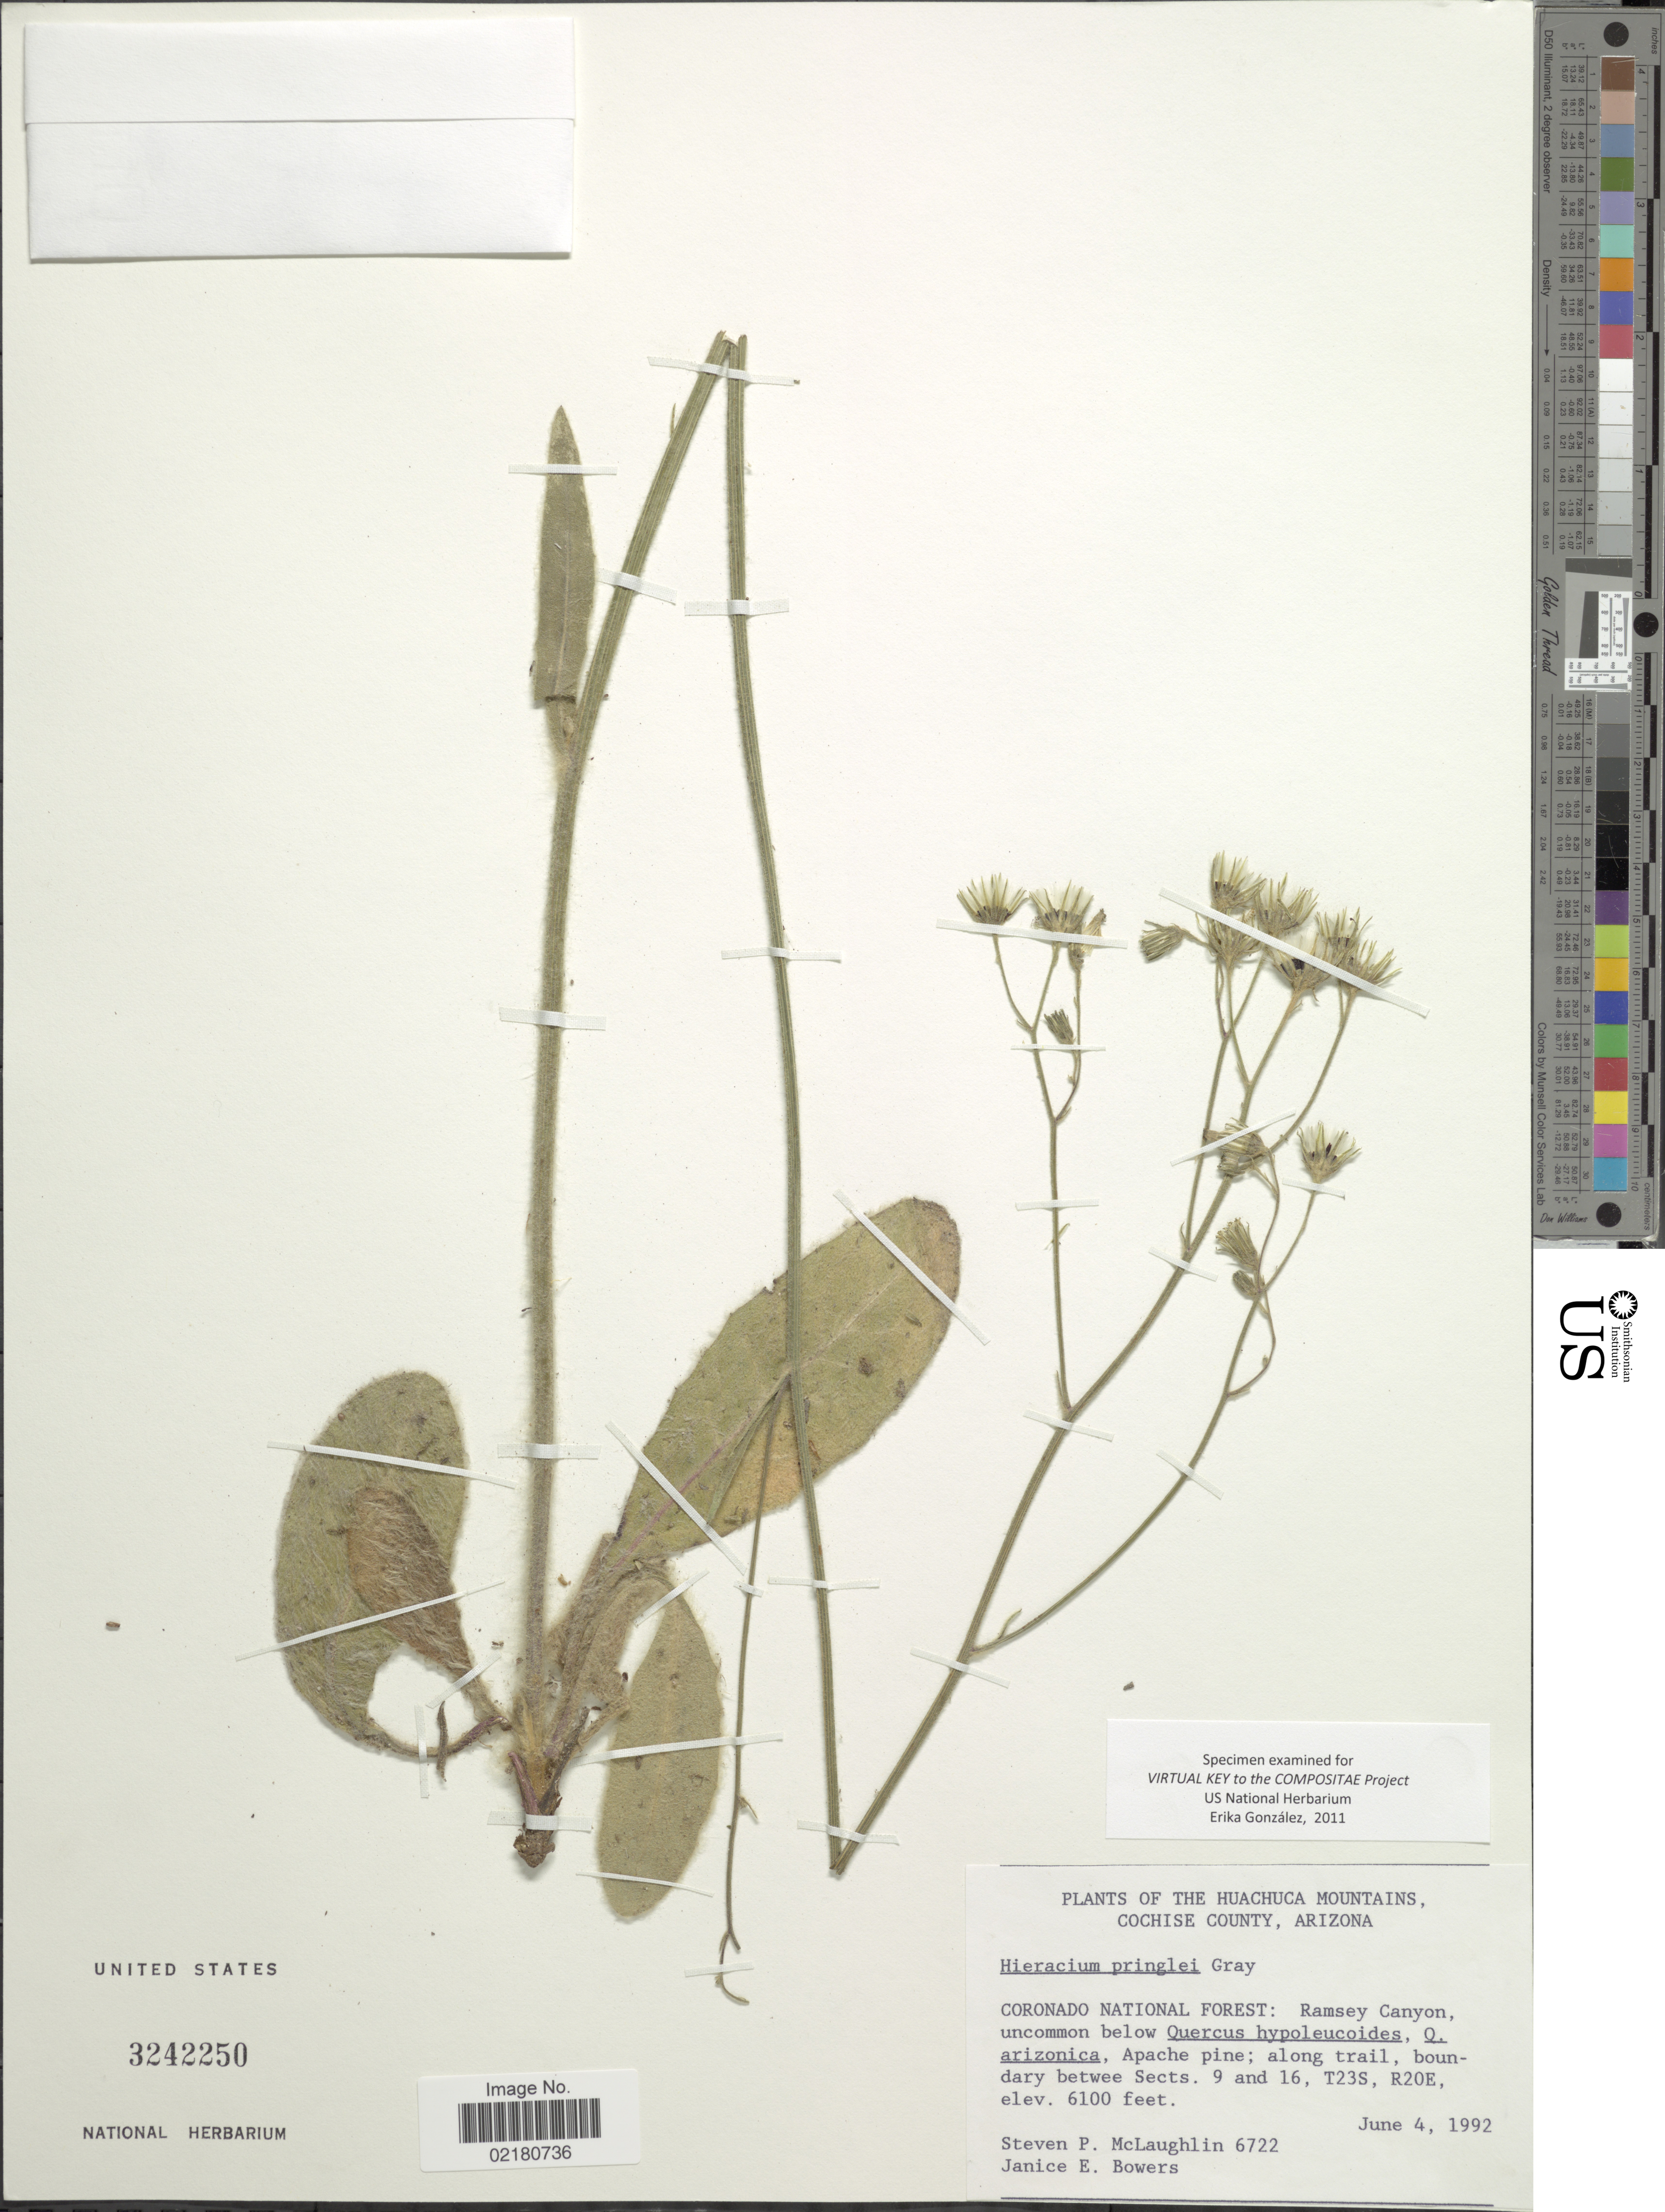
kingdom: Plantae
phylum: Tracheophyta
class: Magnoliopsida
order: Asterales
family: Asteraceae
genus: Hieracium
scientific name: Hieracium pringlei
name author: A. Gray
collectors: S. McLaughlin & J. Bowers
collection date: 1992-06-04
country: United States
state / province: Arizona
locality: The Huachuca Mountains, Cochise County, Arizona, Coronado National forest: Ramsey Canyon, Apache pine; along trail boundary betwee Sects. 9 and 16, T32s. R20E. elev.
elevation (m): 1859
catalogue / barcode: US 3242250